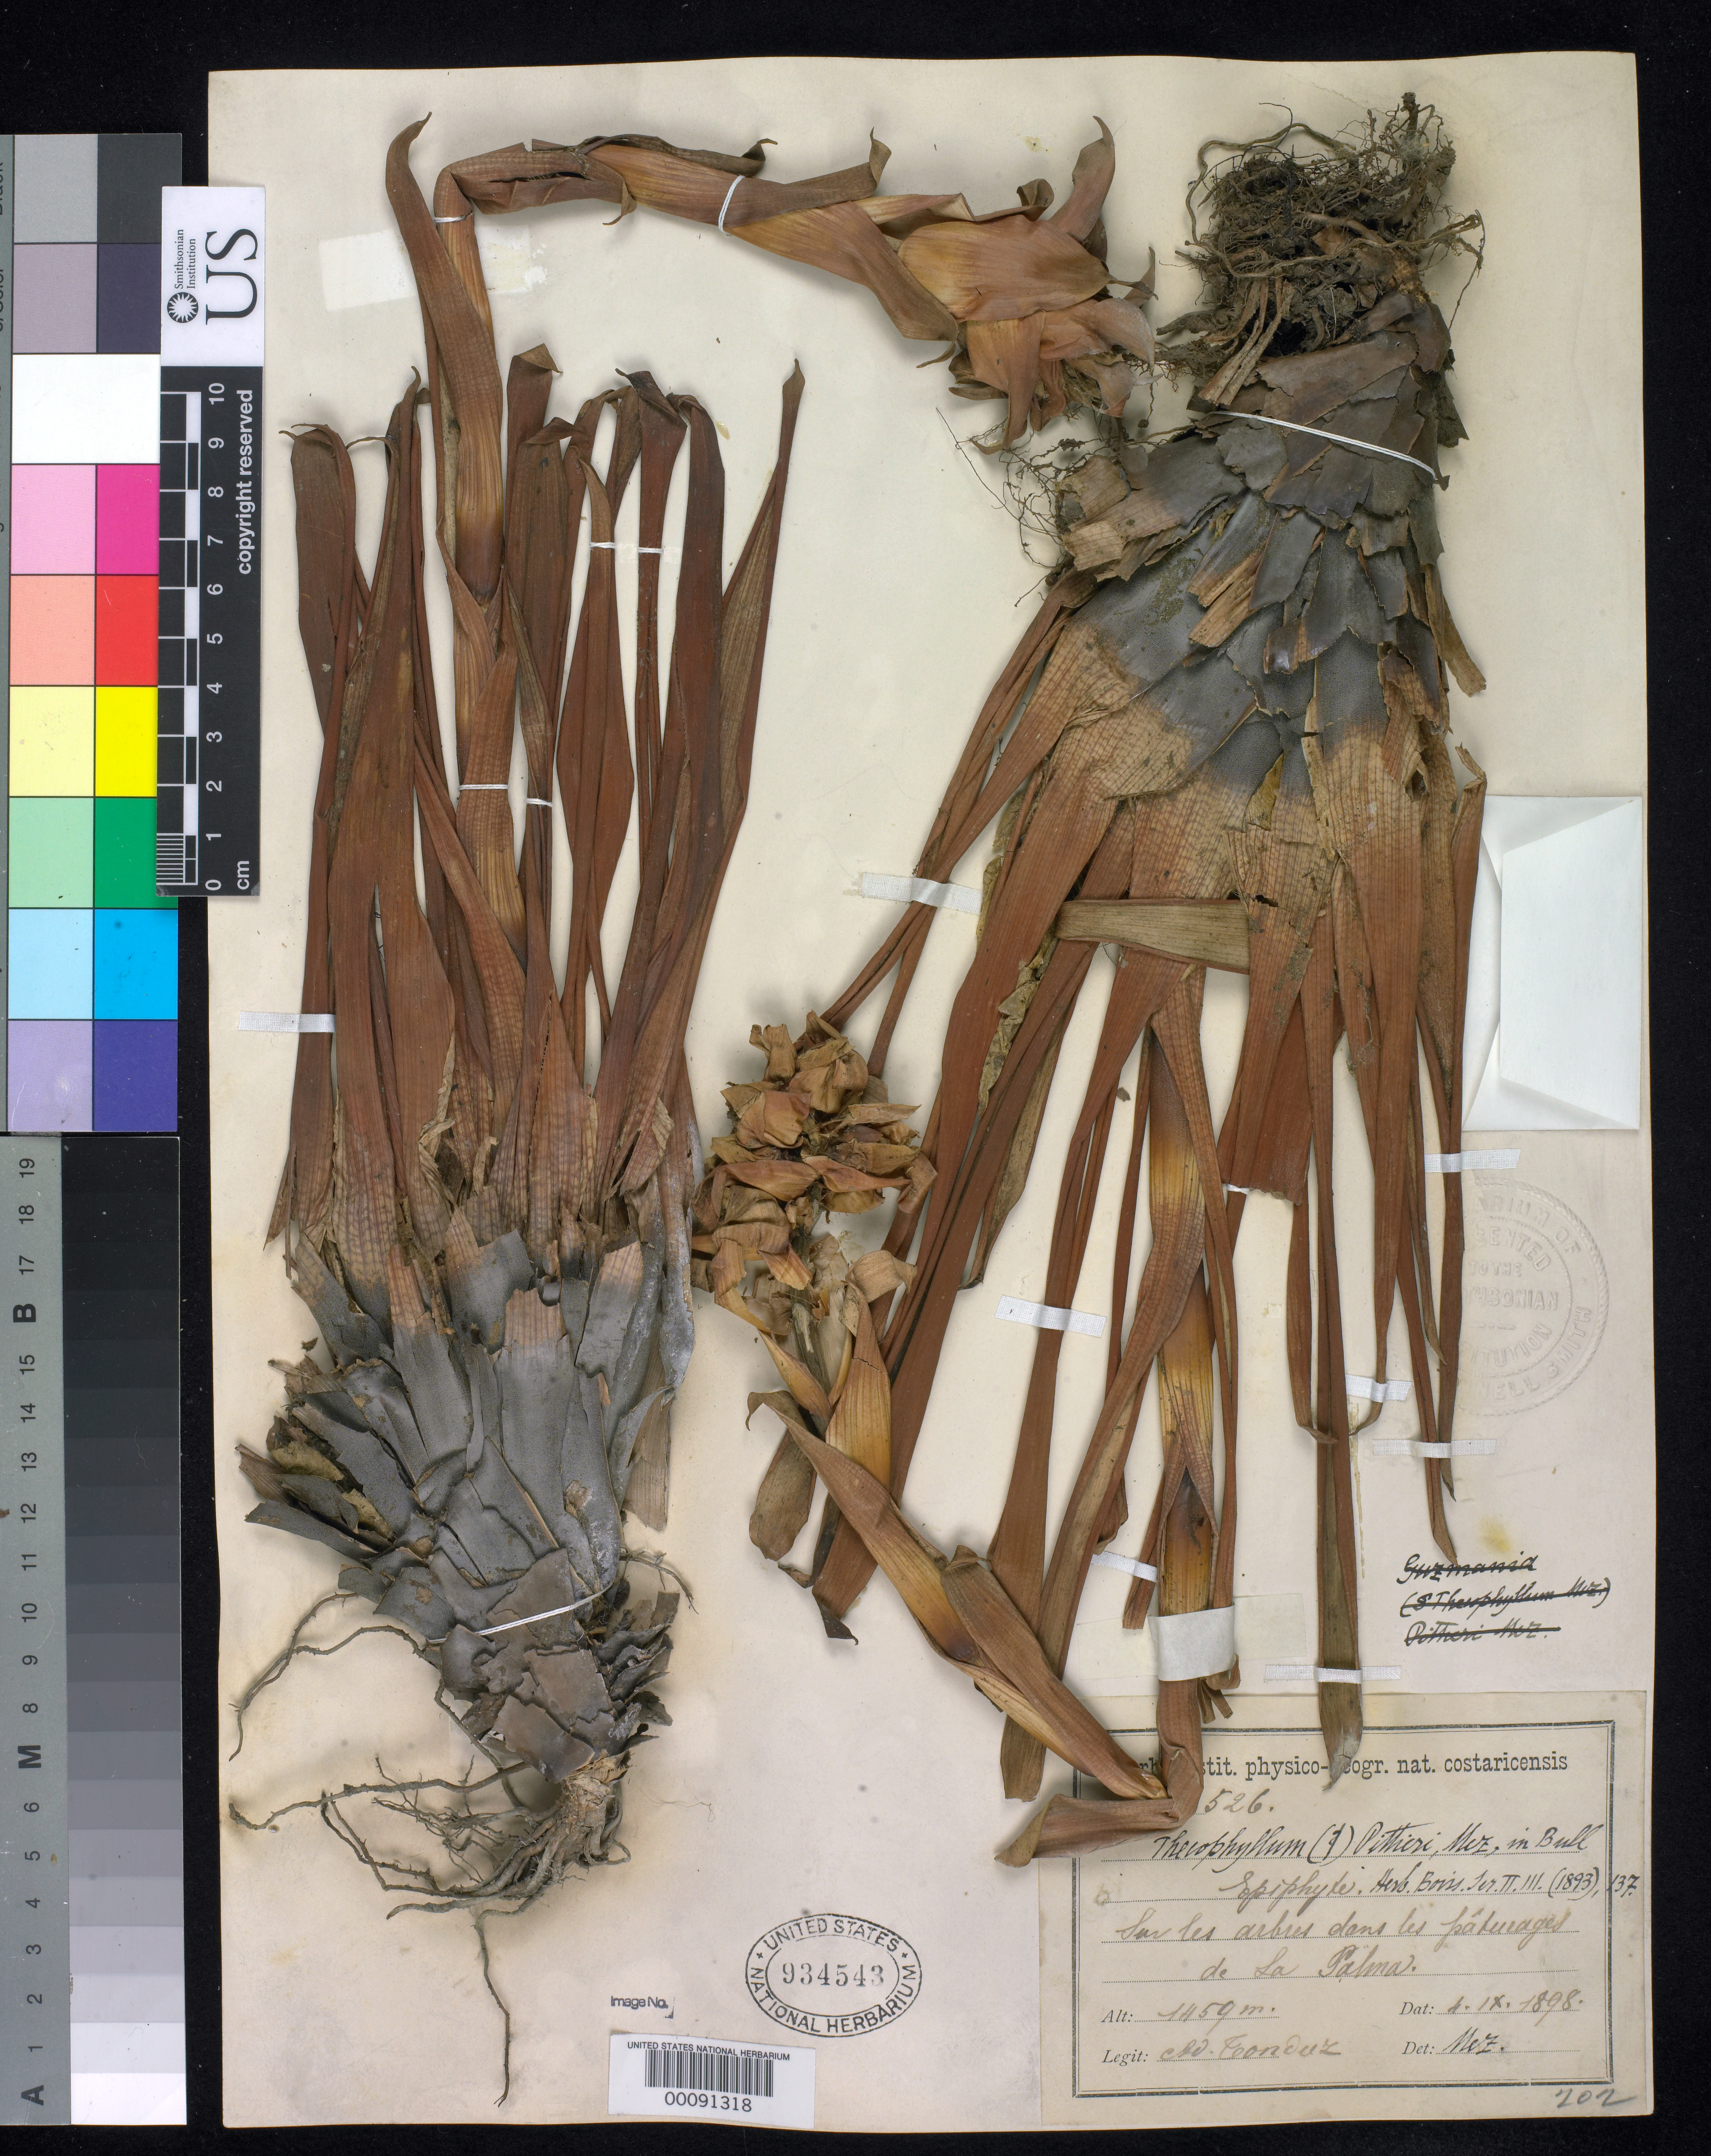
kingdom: Plantae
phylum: Tracheophyta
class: Liliopsida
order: Poales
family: Bromeliaceae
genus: Thecophyllum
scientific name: Thecophyllum pittieri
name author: Mez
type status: Isotype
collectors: A. Tonduz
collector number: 12526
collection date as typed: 04 Sep 1898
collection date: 1898-09-04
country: Costa Rica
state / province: San José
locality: Near La Palma.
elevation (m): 1459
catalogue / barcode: US 934543